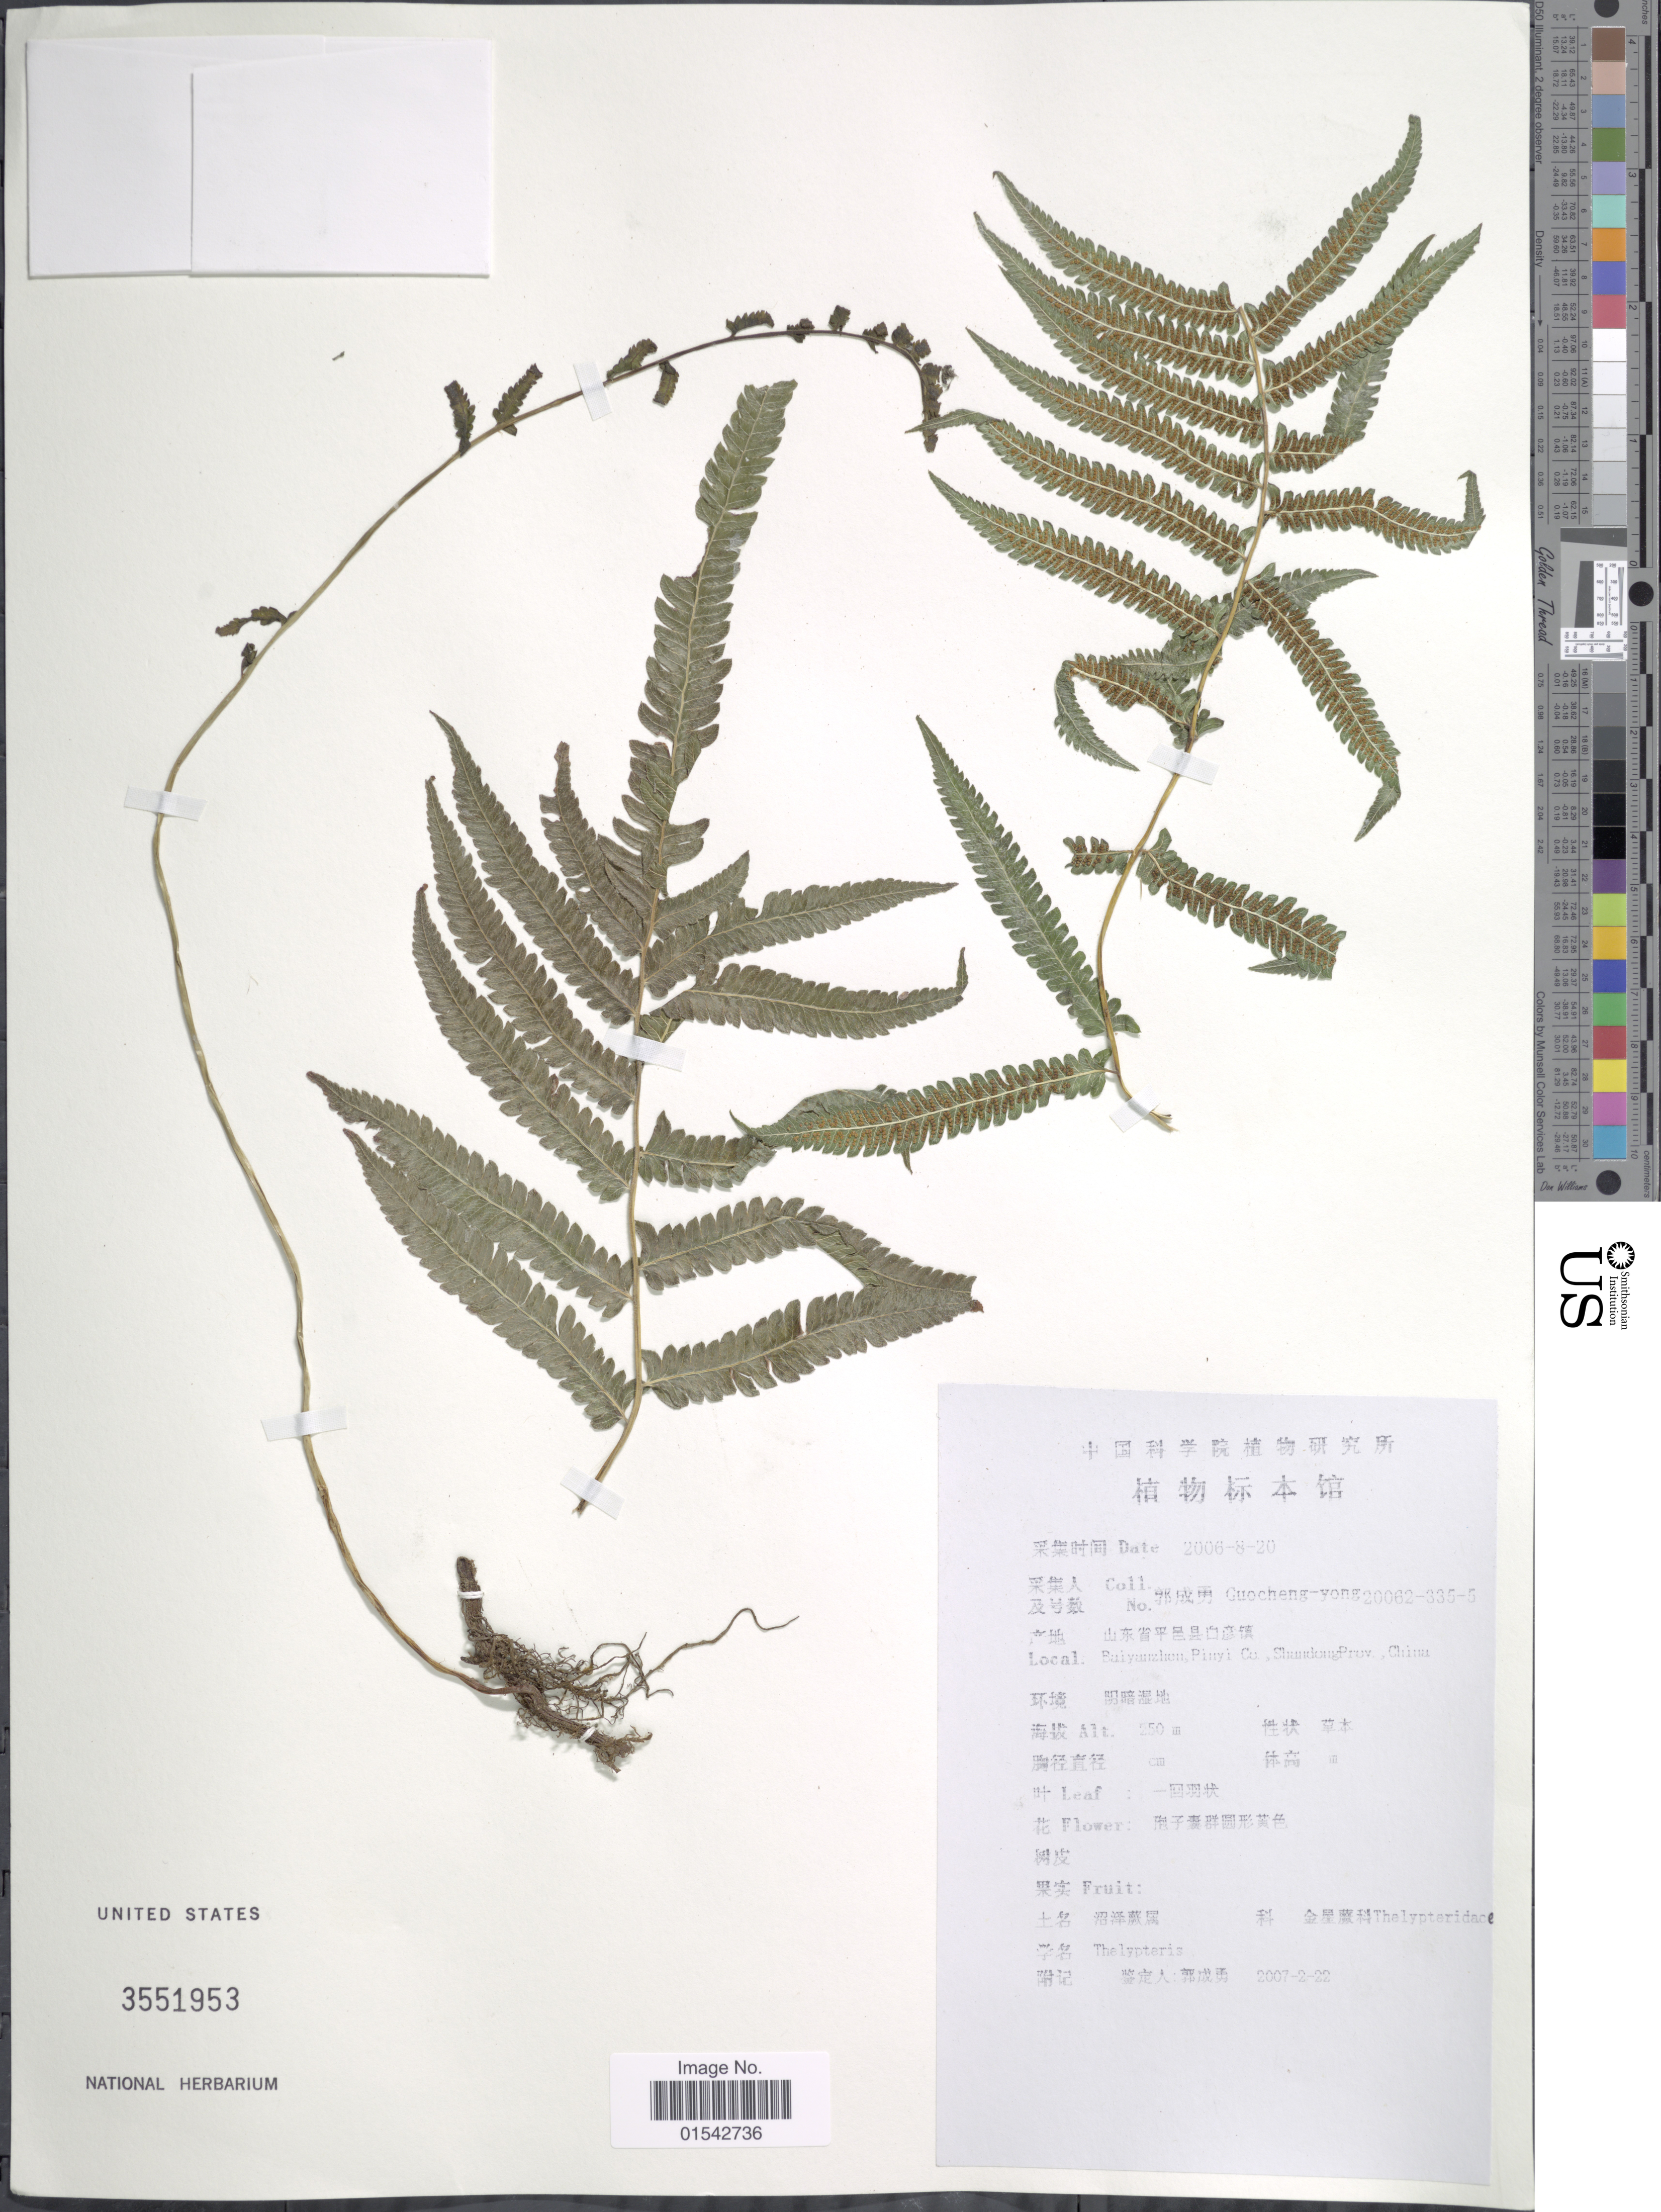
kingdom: Plantae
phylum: Tracheophyta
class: Polypodiopsida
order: Polypodiales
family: Thelypteridaceae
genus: Cyclosorus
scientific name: Cyclosorus sp.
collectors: Guo cheng-yong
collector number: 20062-335-5*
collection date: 2006-08-20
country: China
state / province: Shandong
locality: Baiyanzhen, Pinyi Cu, Shandong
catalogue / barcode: US 3551953